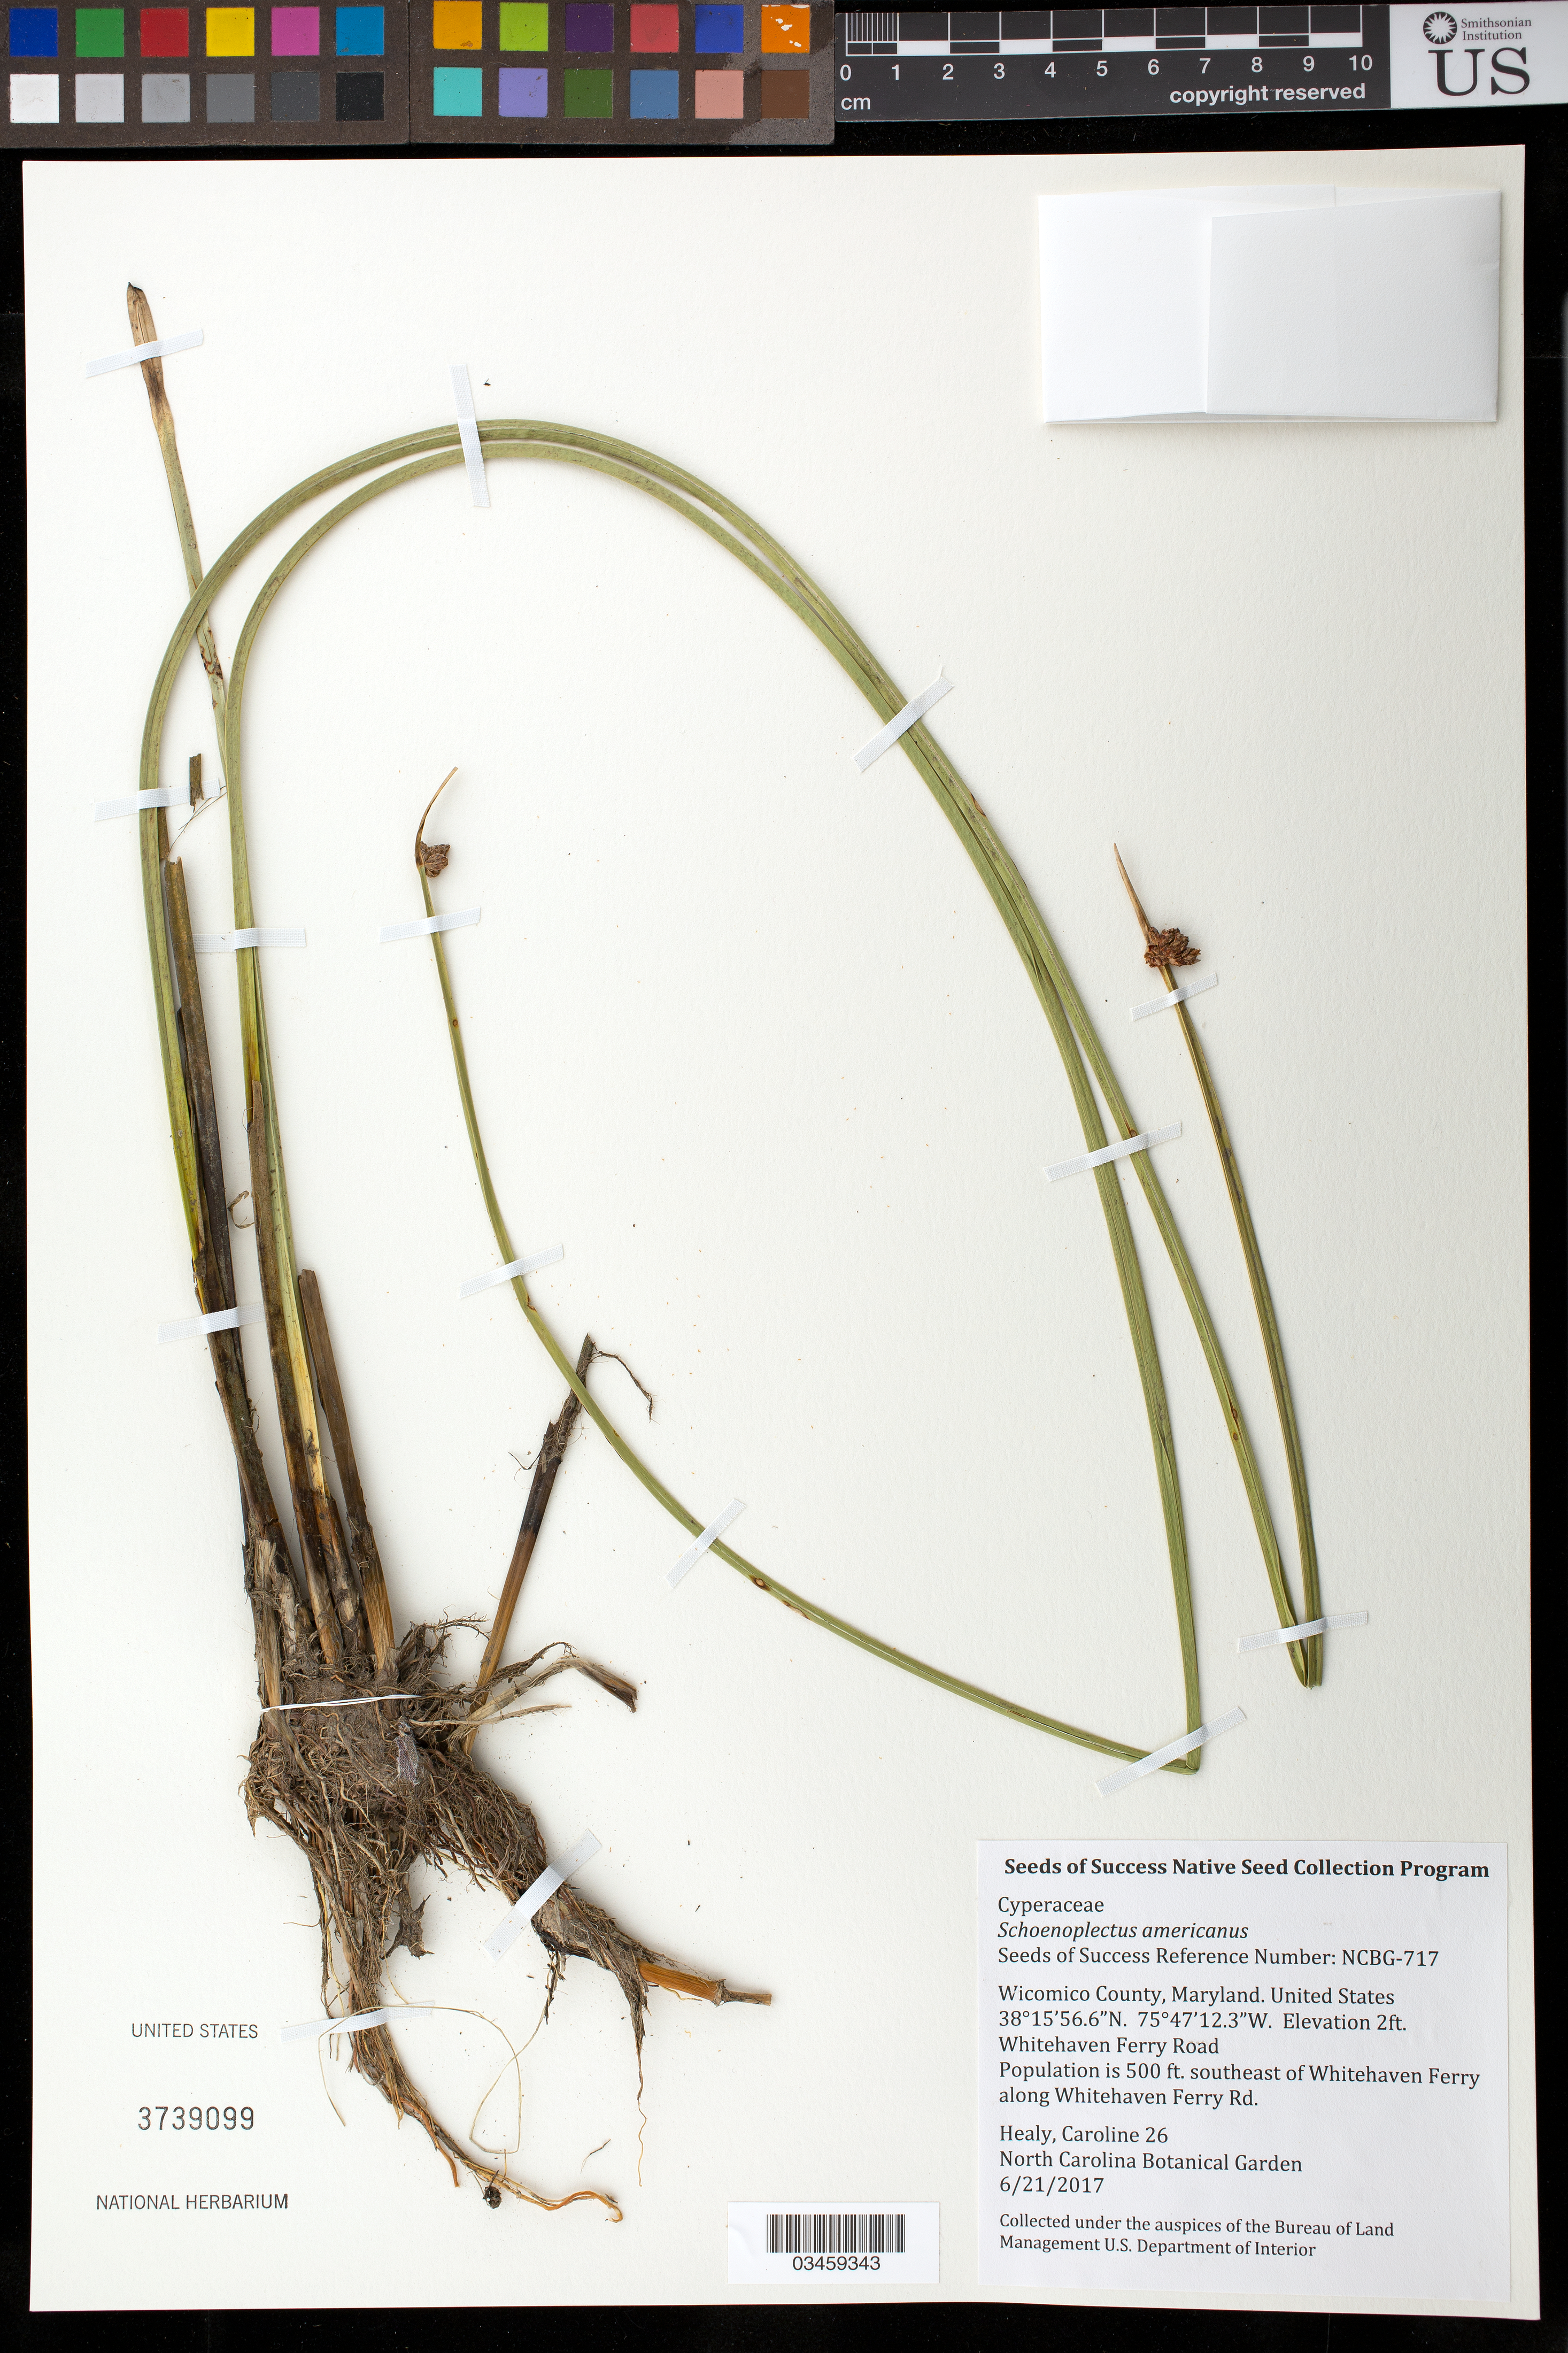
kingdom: Plantae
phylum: Tracheophyta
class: Liliopsida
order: Poales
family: Cyperaceae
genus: Schoenoplectus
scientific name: Schoenoplectus americanus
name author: (Pers.) Volkart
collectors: C. Healy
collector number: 26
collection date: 2017-06-21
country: United States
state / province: Maryland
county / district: Wicomico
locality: Whitehaven Ferry Road, 500 ft SE of Whitehaven Ferry along Whitehaven Ferry Rd.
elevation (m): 1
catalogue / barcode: US 3739099